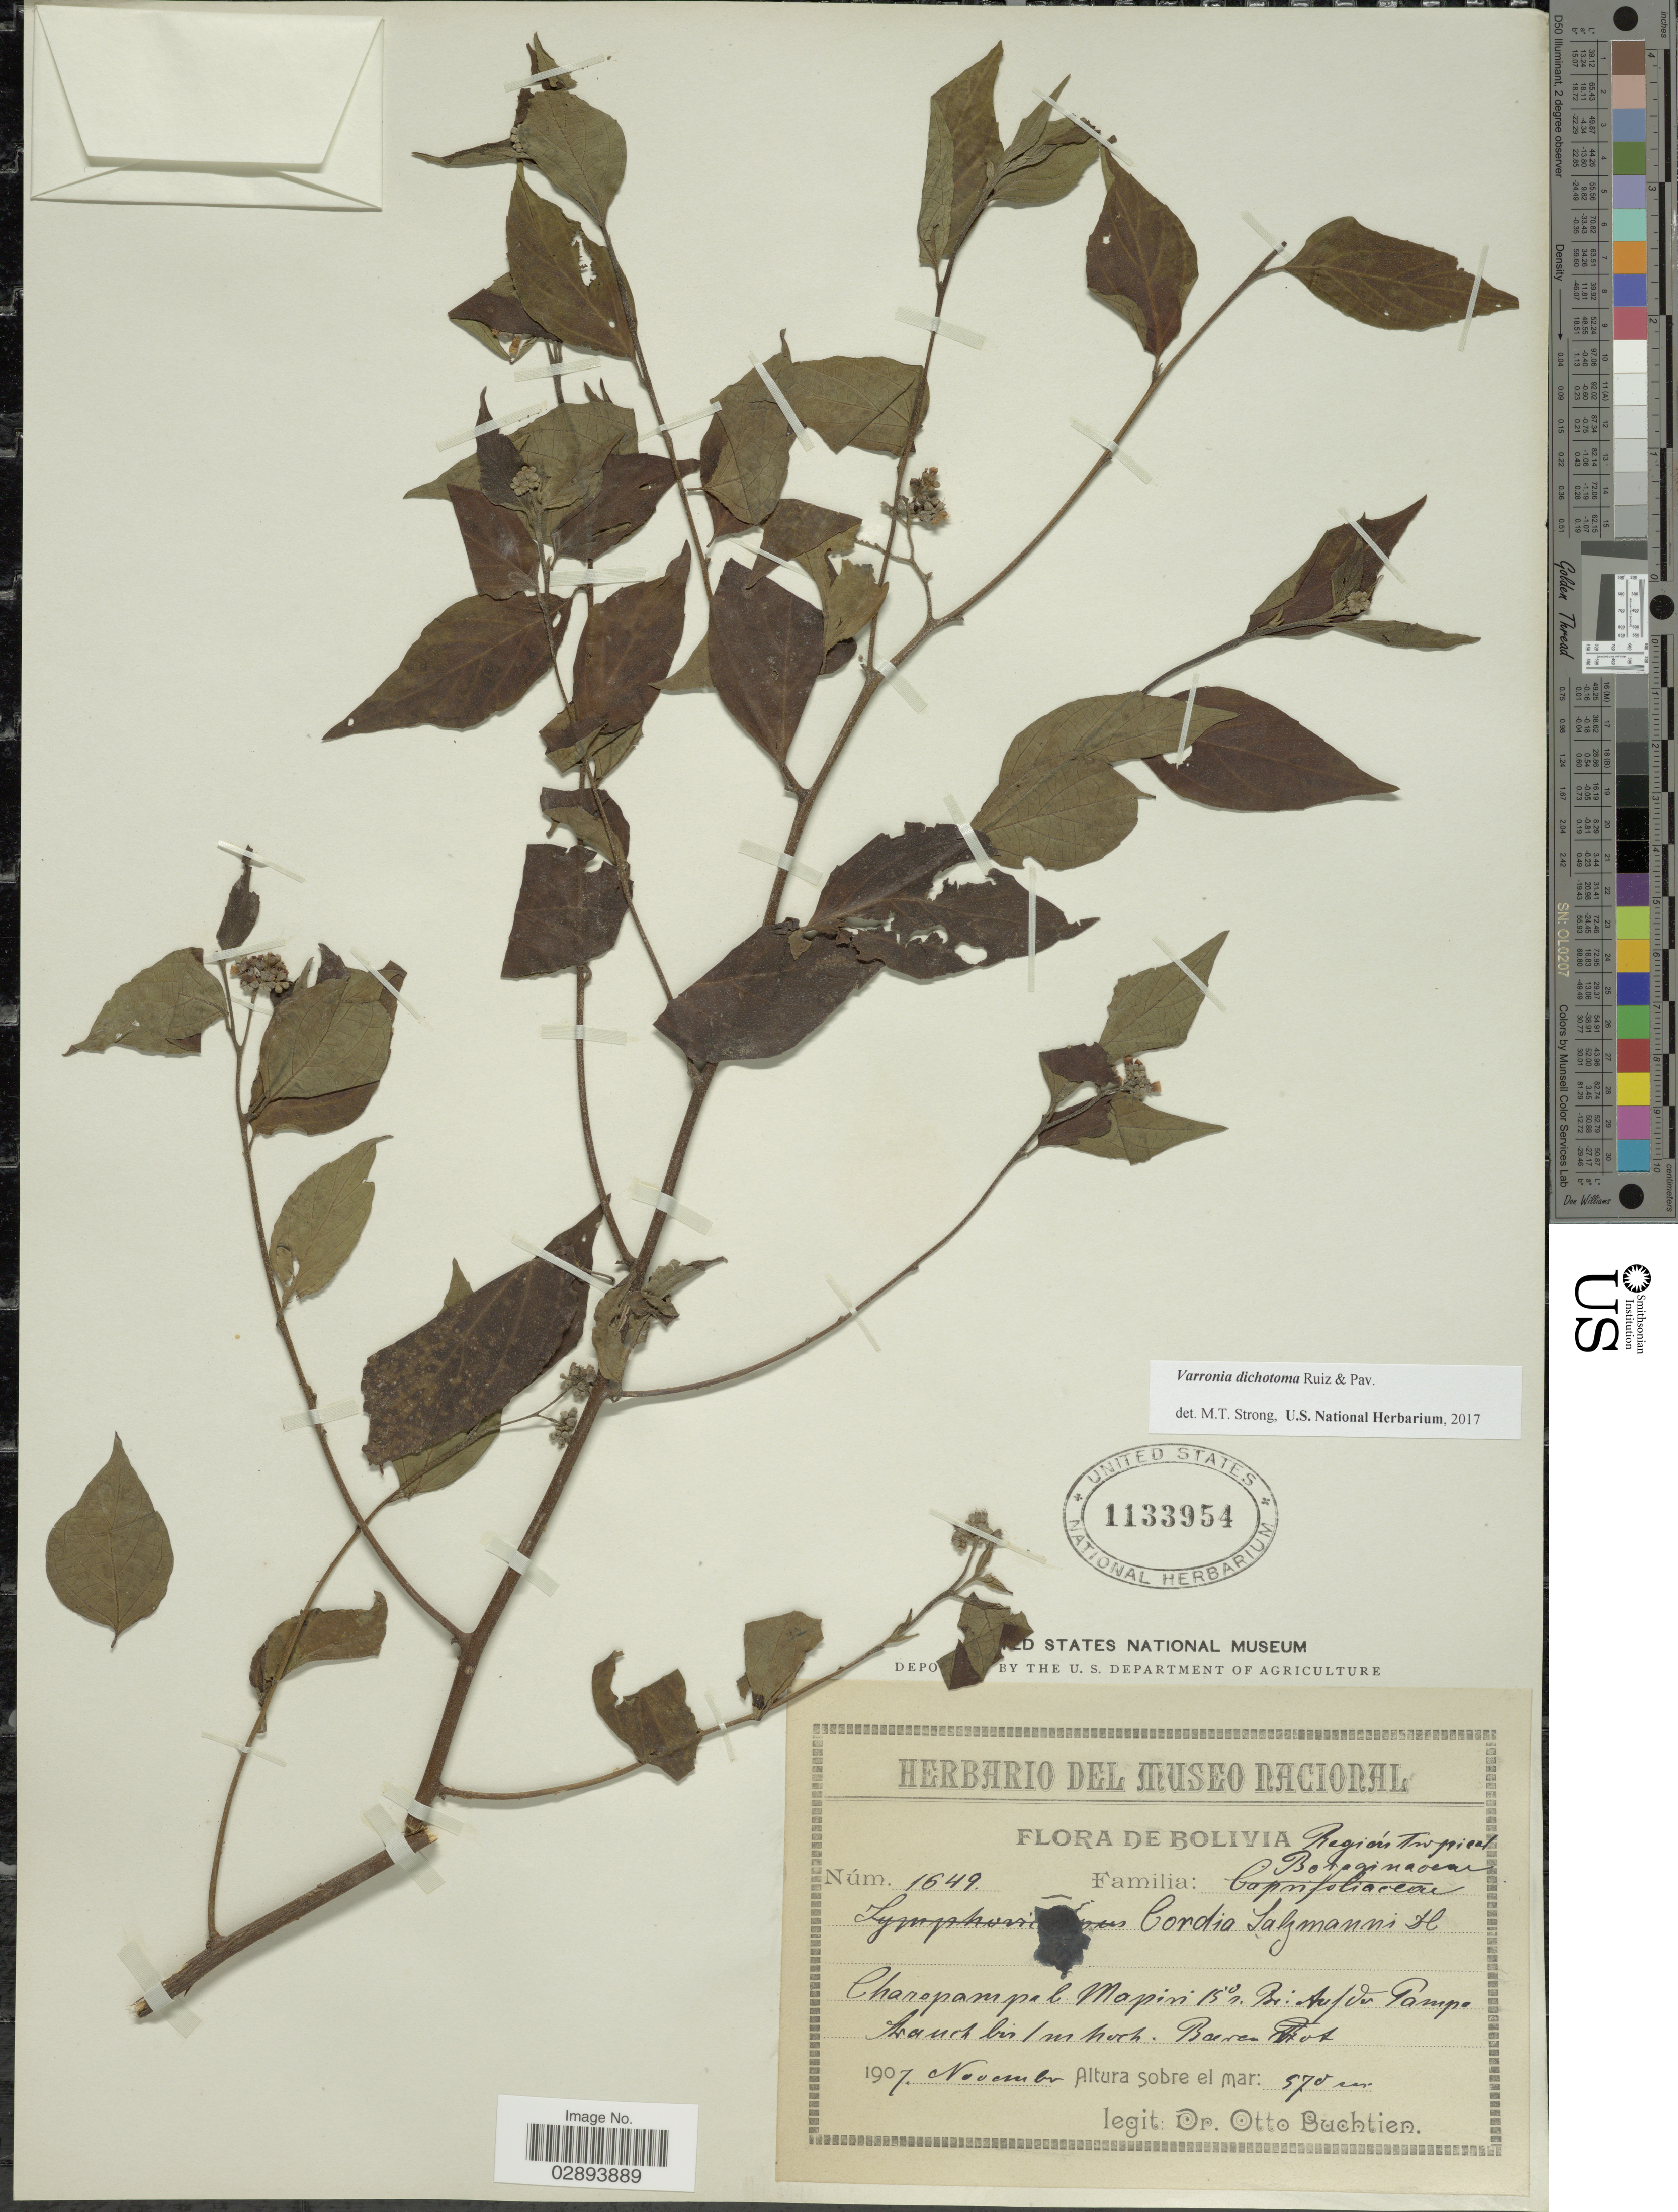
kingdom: Plantae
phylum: Tracheophyta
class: Magnoliopsida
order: Boraginales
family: Cordiaceae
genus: Varronia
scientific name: Varronia dichotoma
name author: Ruiz & Pav.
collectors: O. Buchtien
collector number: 1649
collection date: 1907-11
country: Bolivia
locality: Región Tropical, Charopampa b Mapiri 15° s Br: Auf der Pampa.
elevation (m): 570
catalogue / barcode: US 1133954